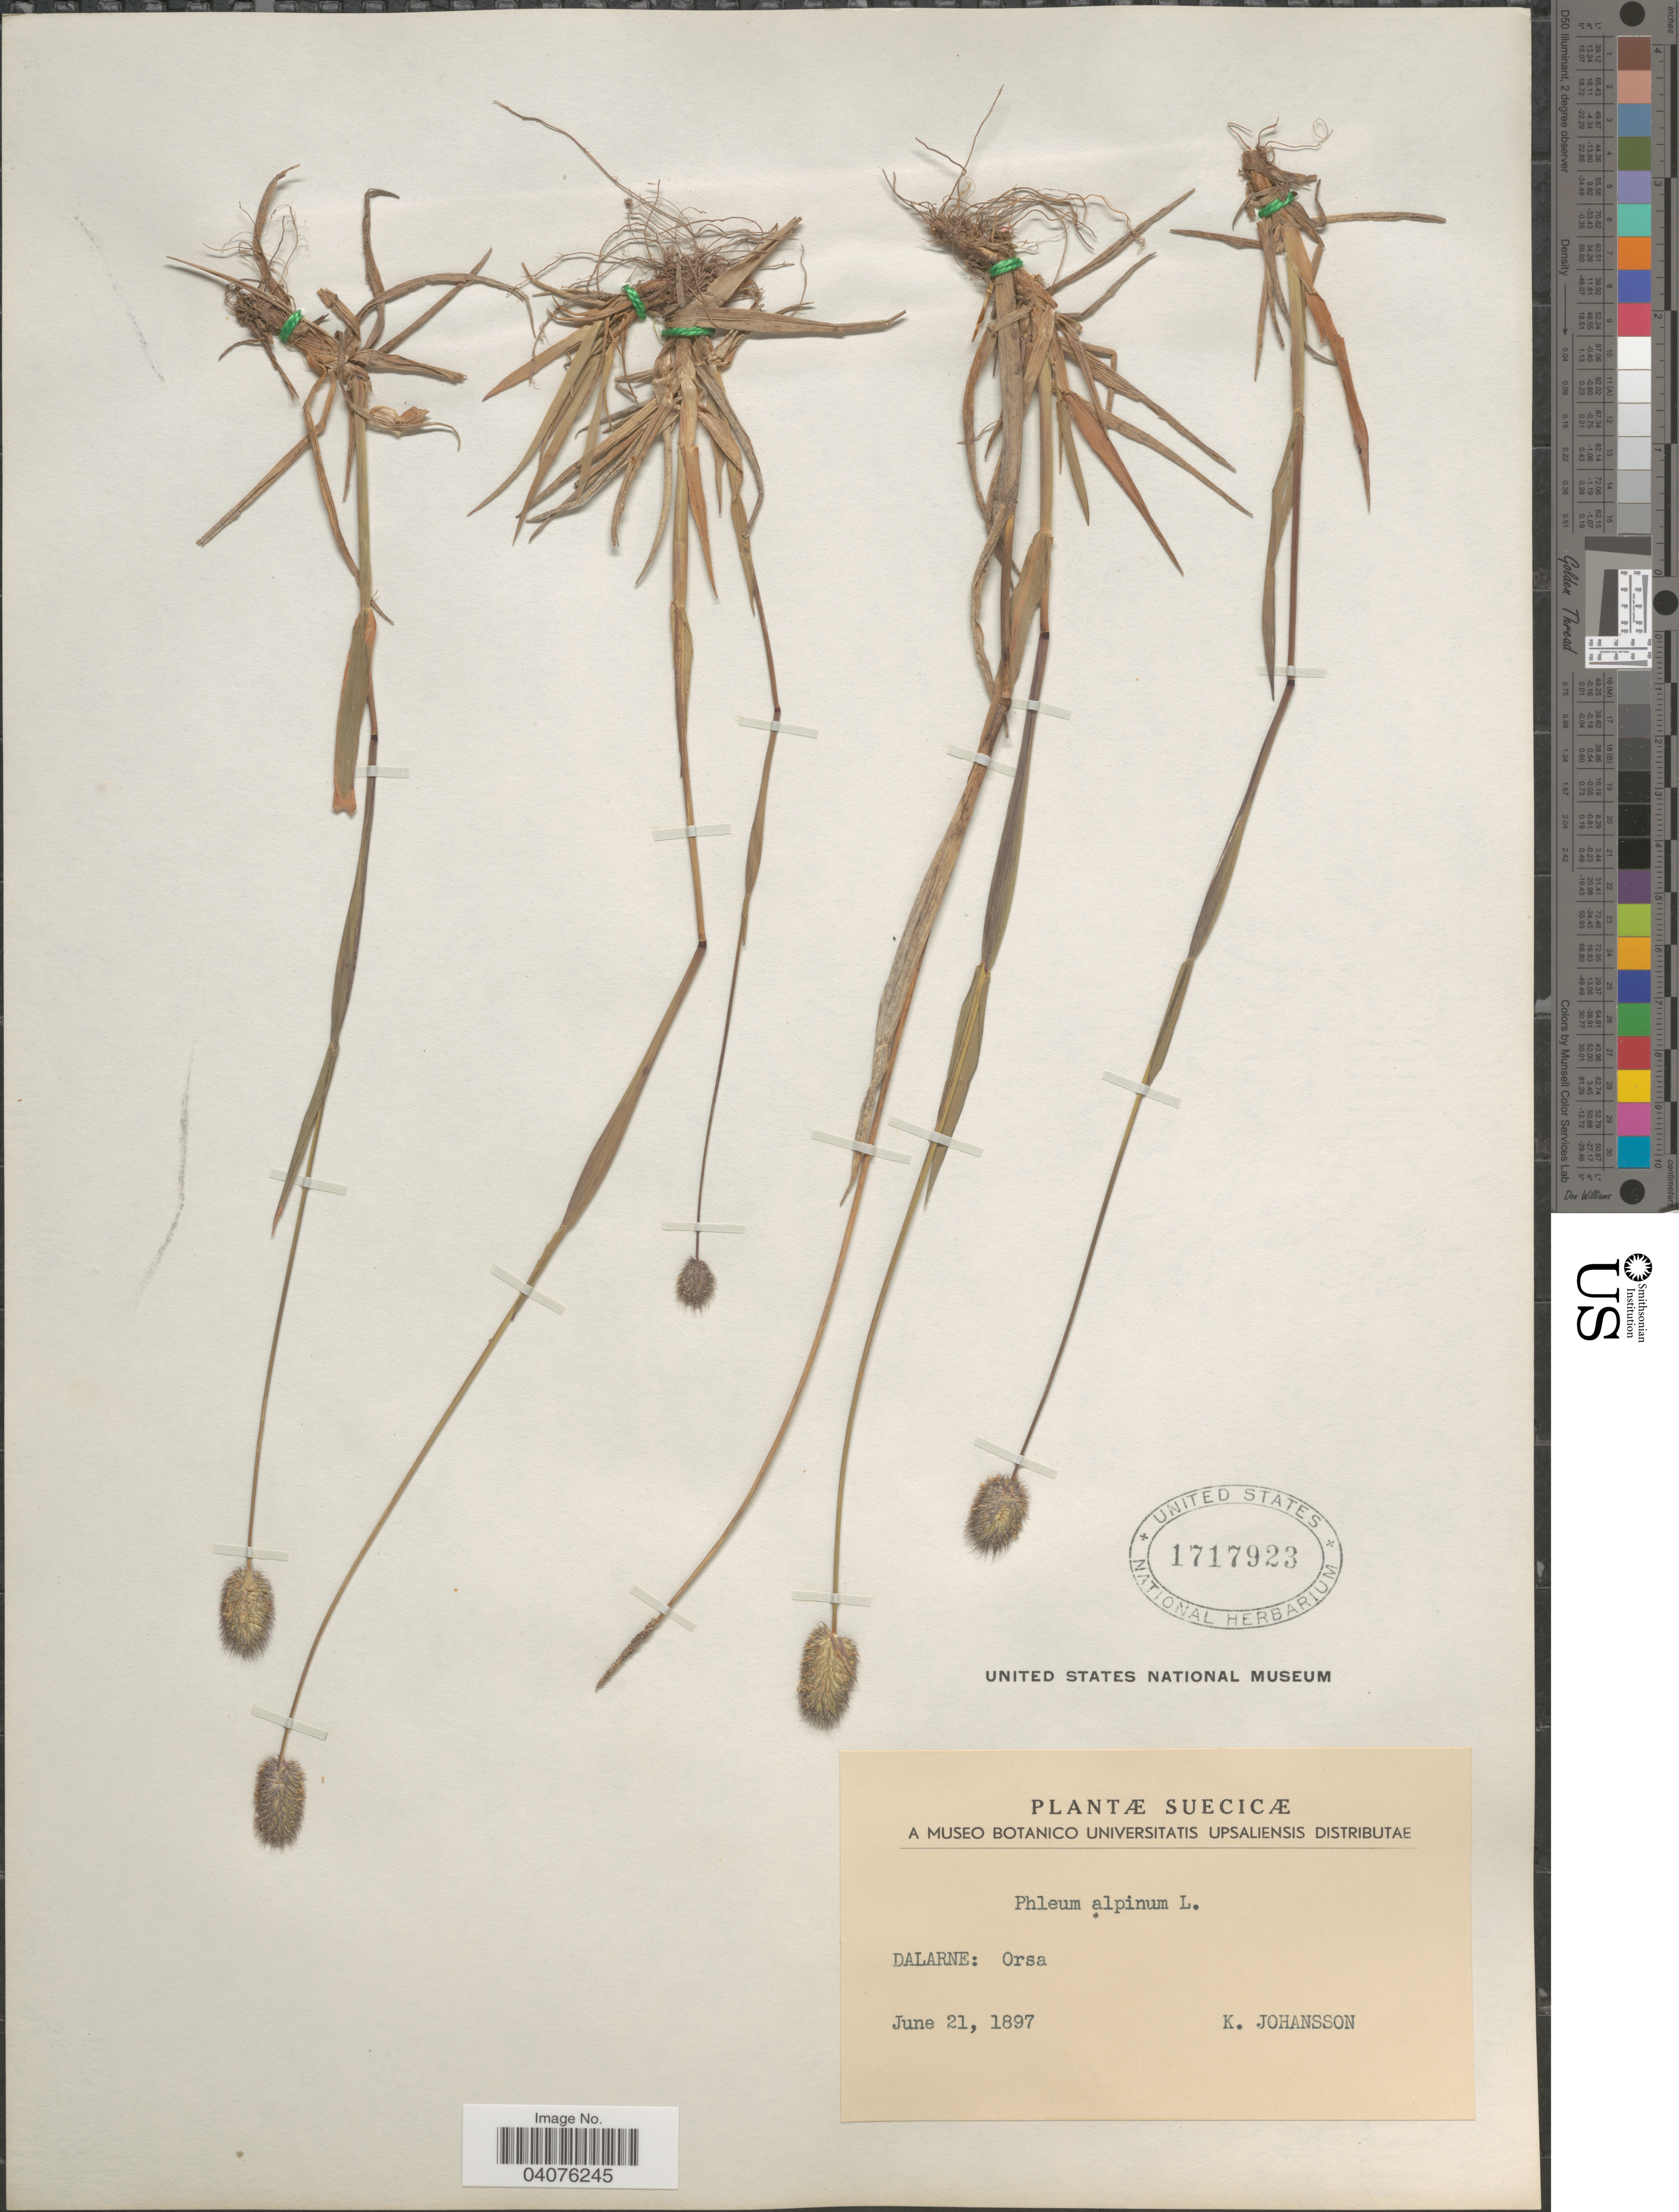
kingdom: Plantae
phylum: Tracheophyta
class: Liliopsida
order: Poales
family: Poaceae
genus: Phleum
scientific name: Phleum alpinum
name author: L.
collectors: K. Johansson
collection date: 1897-06-21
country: Sweden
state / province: Dalarna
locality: Suecicæ. Dalarne: Orsa.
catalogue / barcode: US 1717923